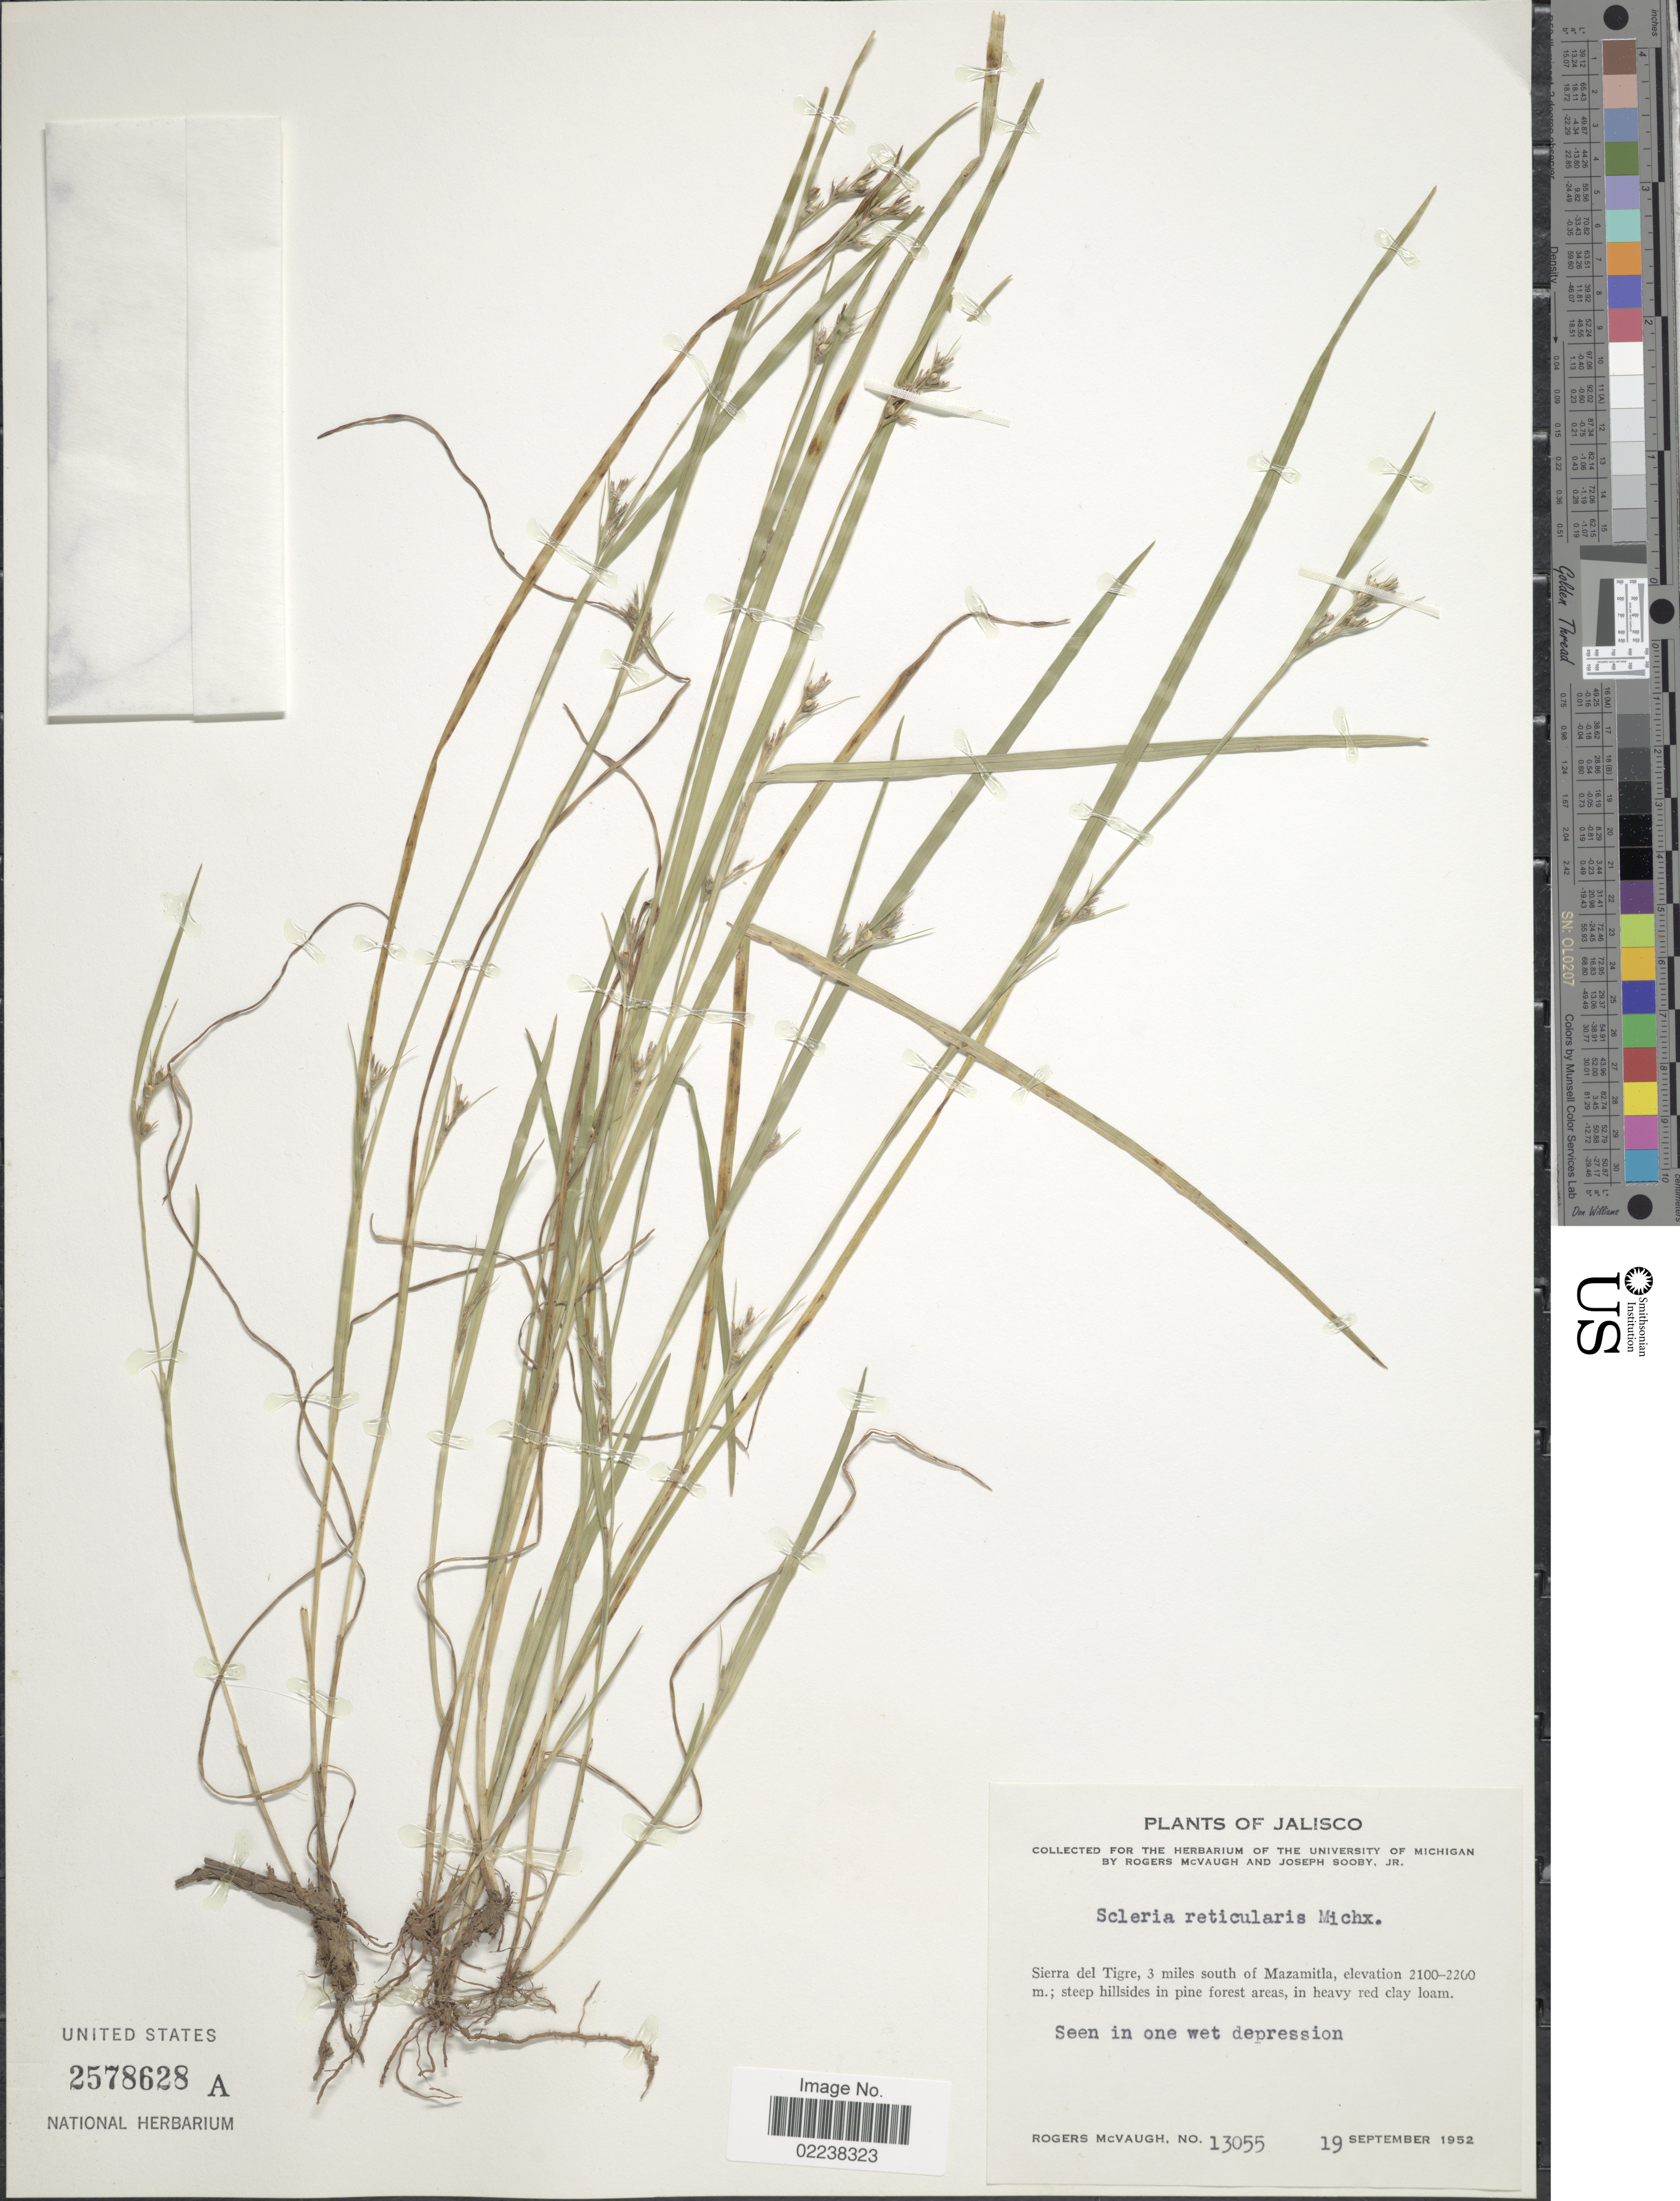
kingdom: Plantae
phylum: Tracheophyta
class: Liliopsida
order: Poales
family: Cyperaceae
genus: Scleria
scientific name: Scleria muehlenbergii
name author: Steud.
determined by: Strong, Mark T., (BOT), Smithsonian Institution - National Museum of Natural History (UNITED STATES)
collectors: R. McVaugh & J. Sooby Jr.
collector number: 13055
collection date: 1952-09-19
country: Mexico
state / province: Jalisco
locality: Sierra del Tigre, 3 miles south of Mazamitla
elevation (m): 2100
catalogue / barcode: US 2578628A